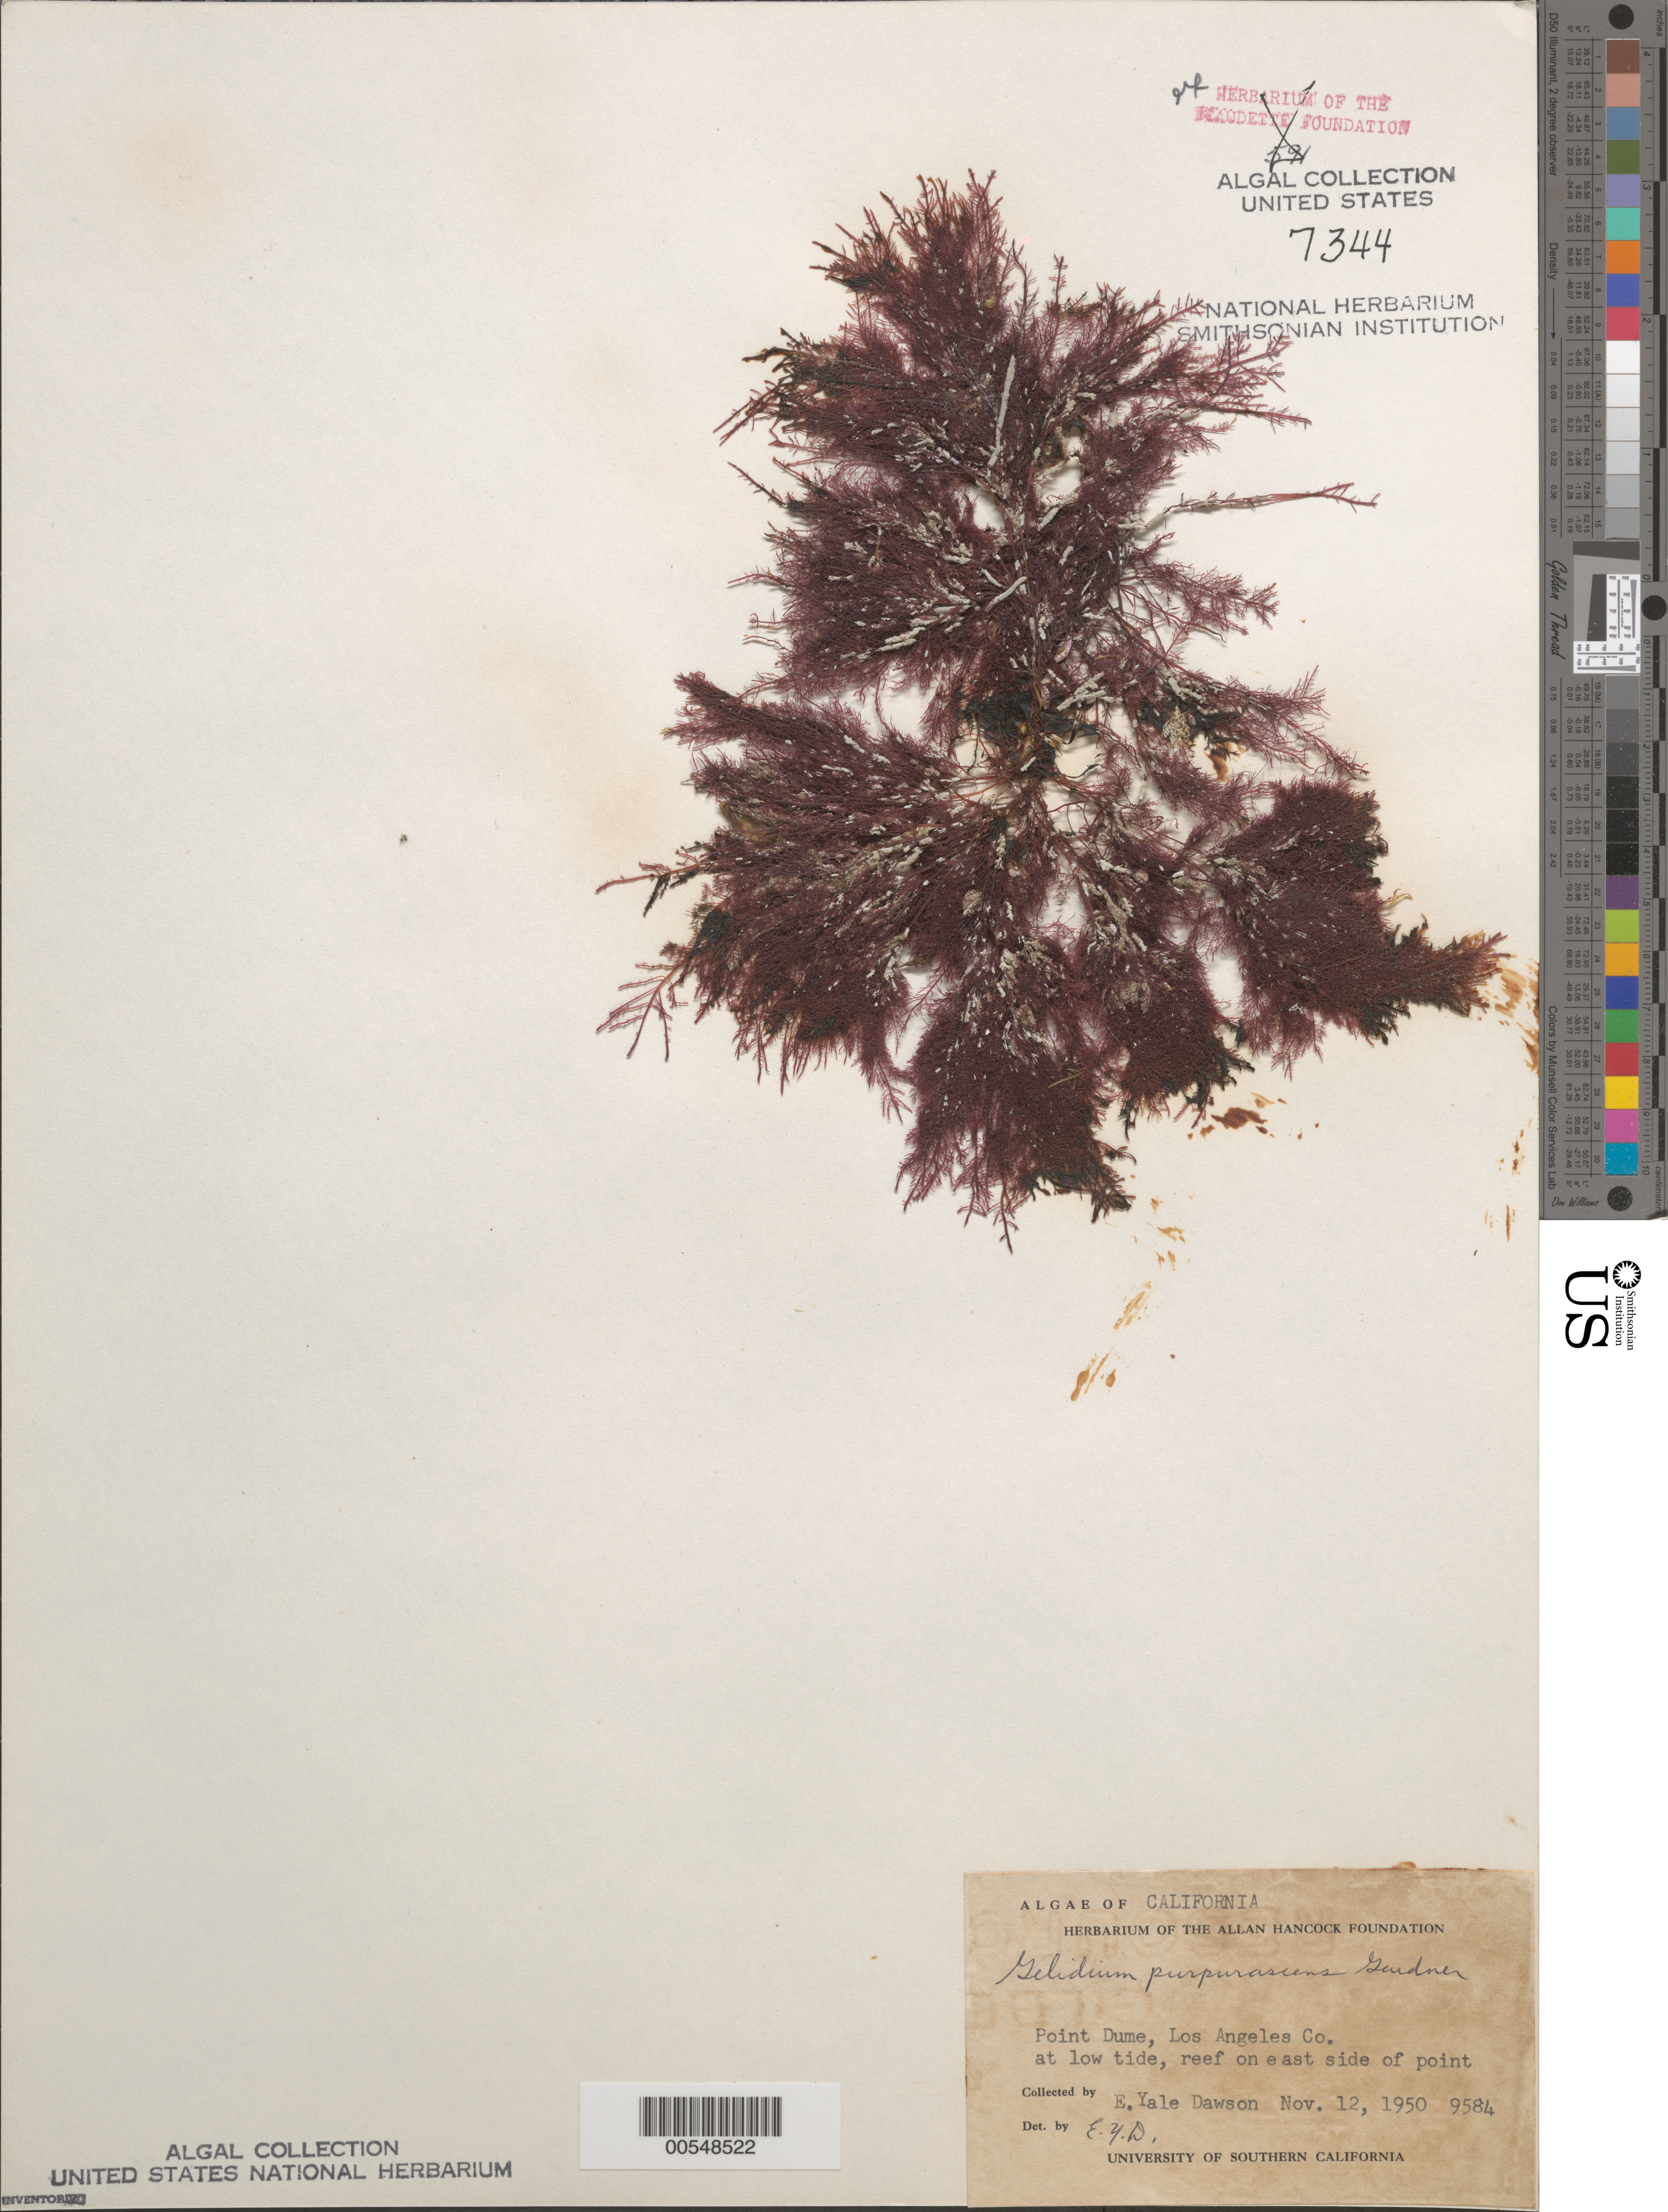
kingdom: Plantae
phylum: Rhodophyta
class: Florideophyceae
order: Gelidiales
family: Gelidiaceae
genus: Gelidium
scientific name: Gelidium purpurascens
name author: N.L. Gardner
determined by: Dawson, E. Y.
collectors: E. Y. Dawson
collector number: EYD 9584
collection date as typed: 12 Nov 1950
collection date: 1950-11-12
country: United States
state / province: California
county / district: Los Angeles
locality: Point Dume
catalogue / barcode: US 7344